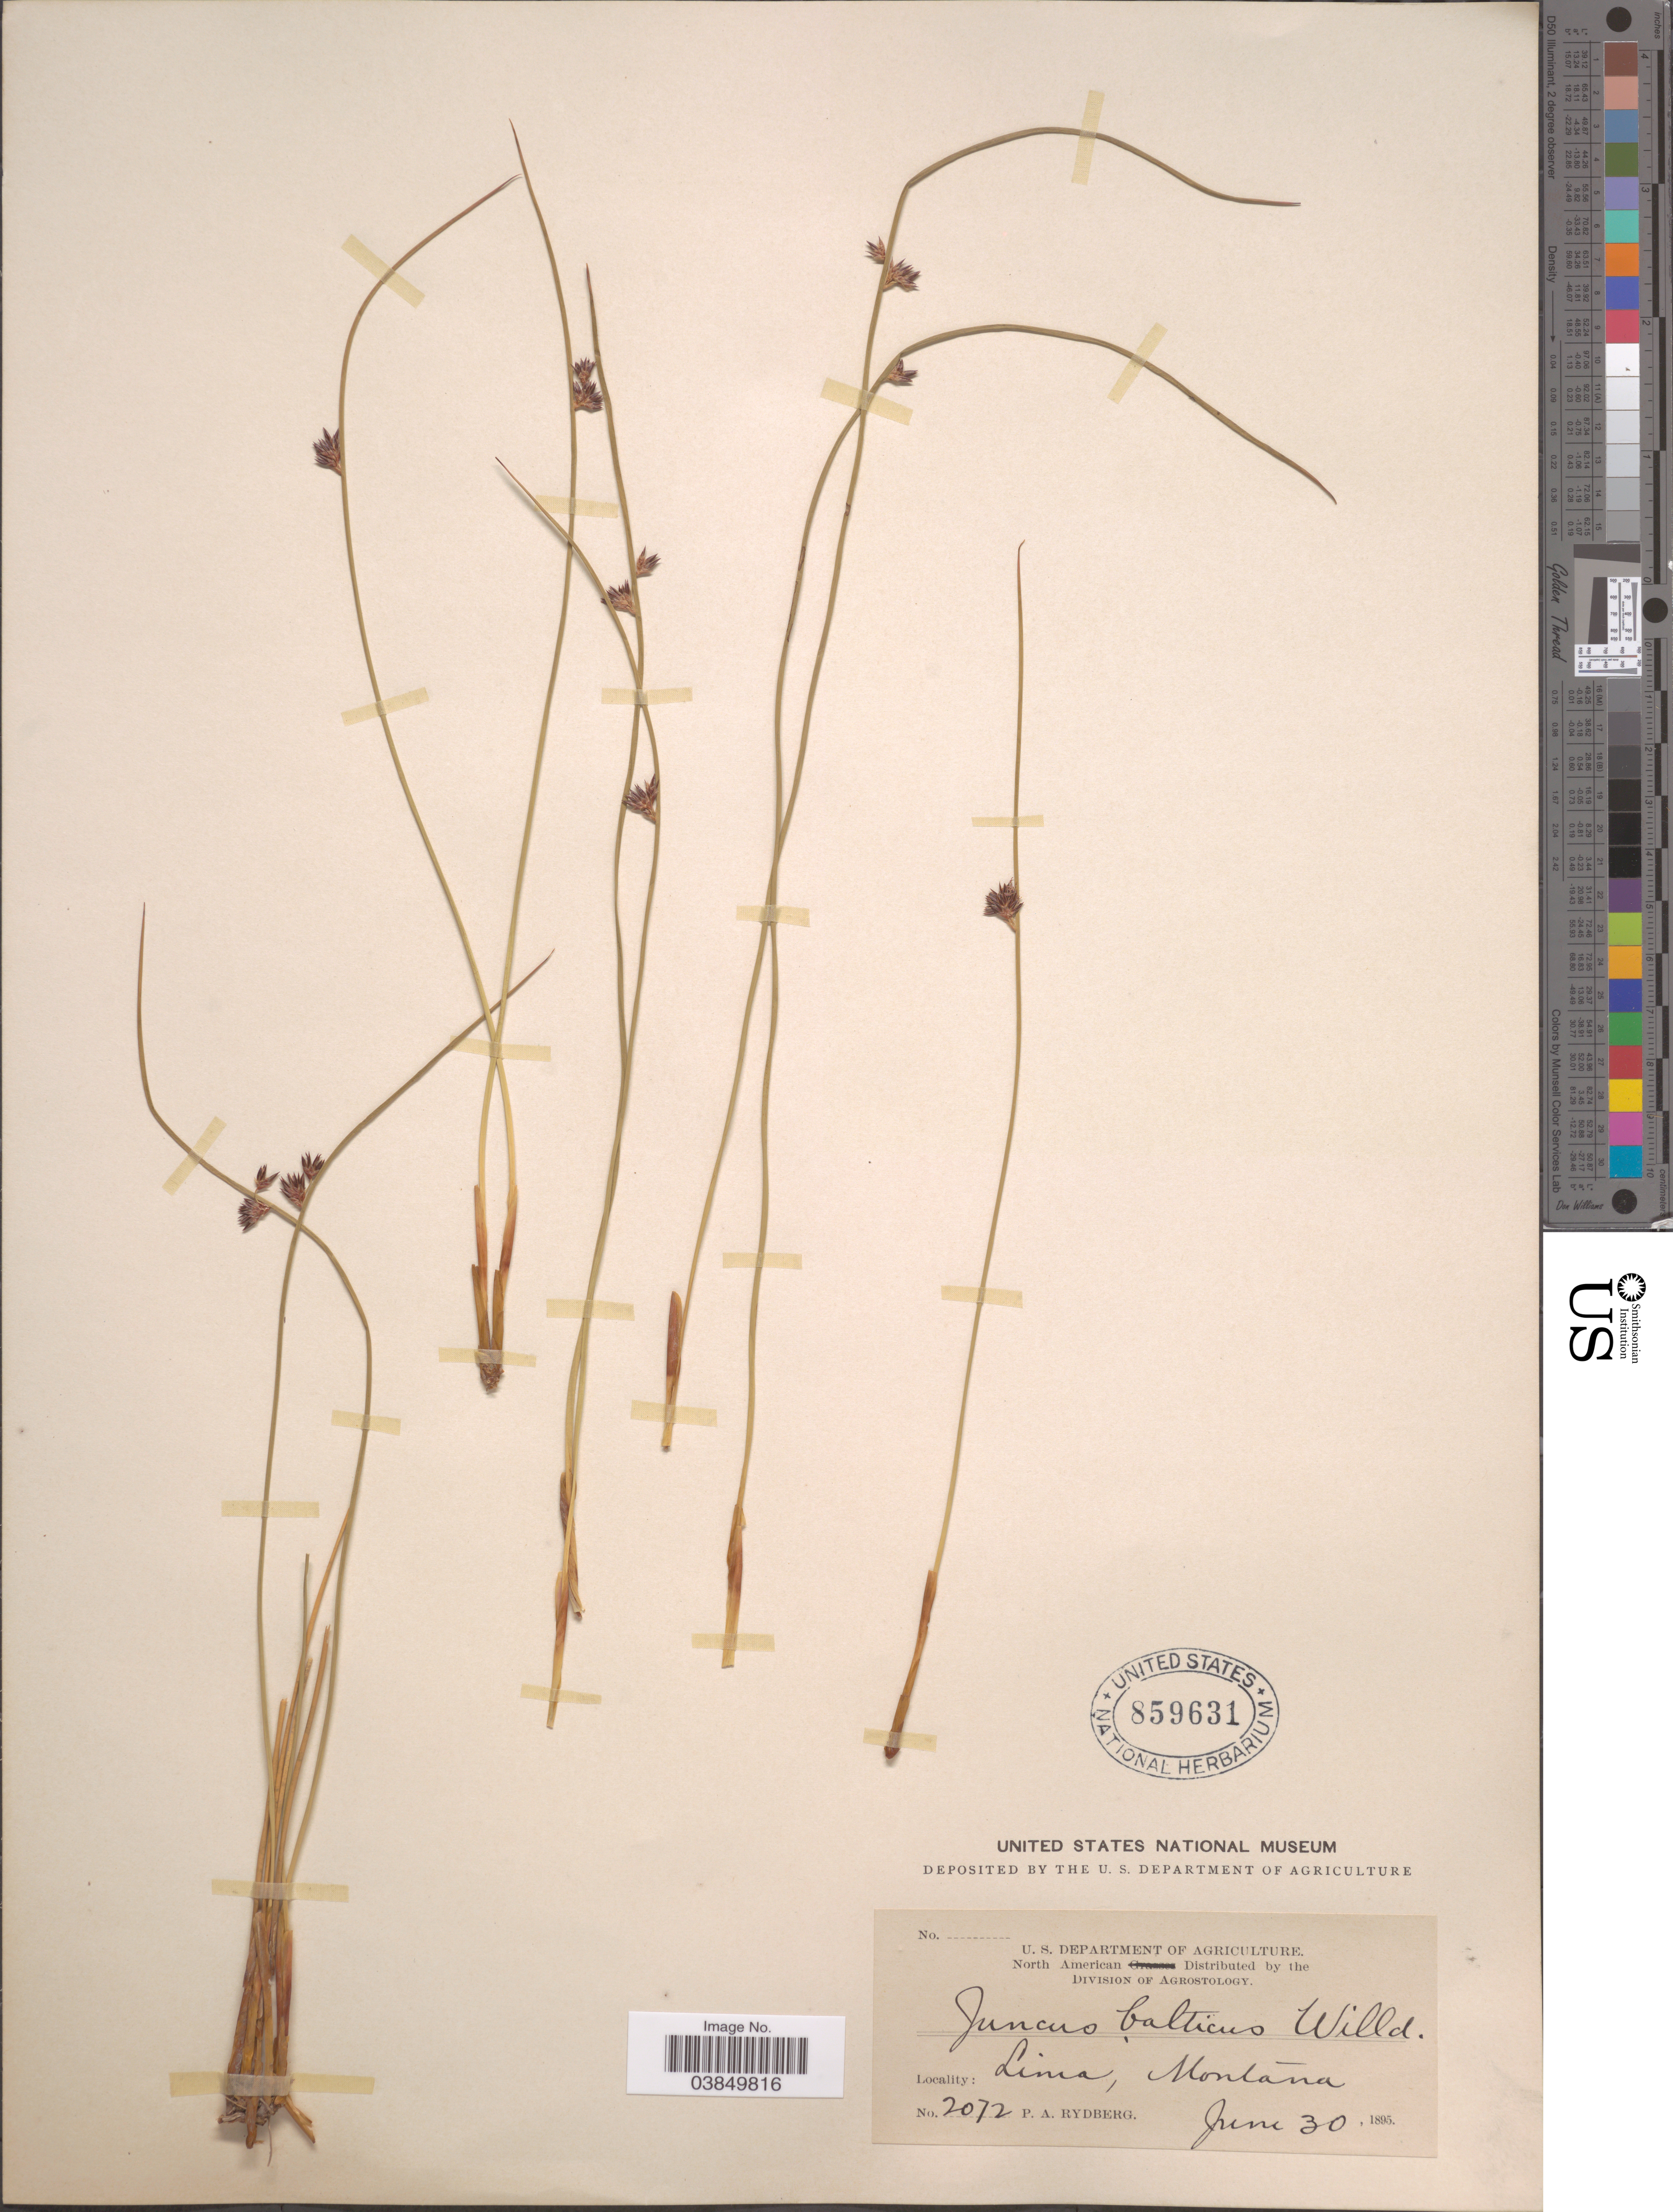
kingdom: Plantae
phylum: Tracheophyta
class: Liliopsida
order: Poales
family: Juncaceae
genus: Juncus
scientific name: Juncus balticus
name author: Willd.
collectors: P. A. Rydberg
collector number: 2072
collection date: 1895-06-30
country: United States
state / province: Montana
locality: Lima.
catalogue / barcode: US 859631